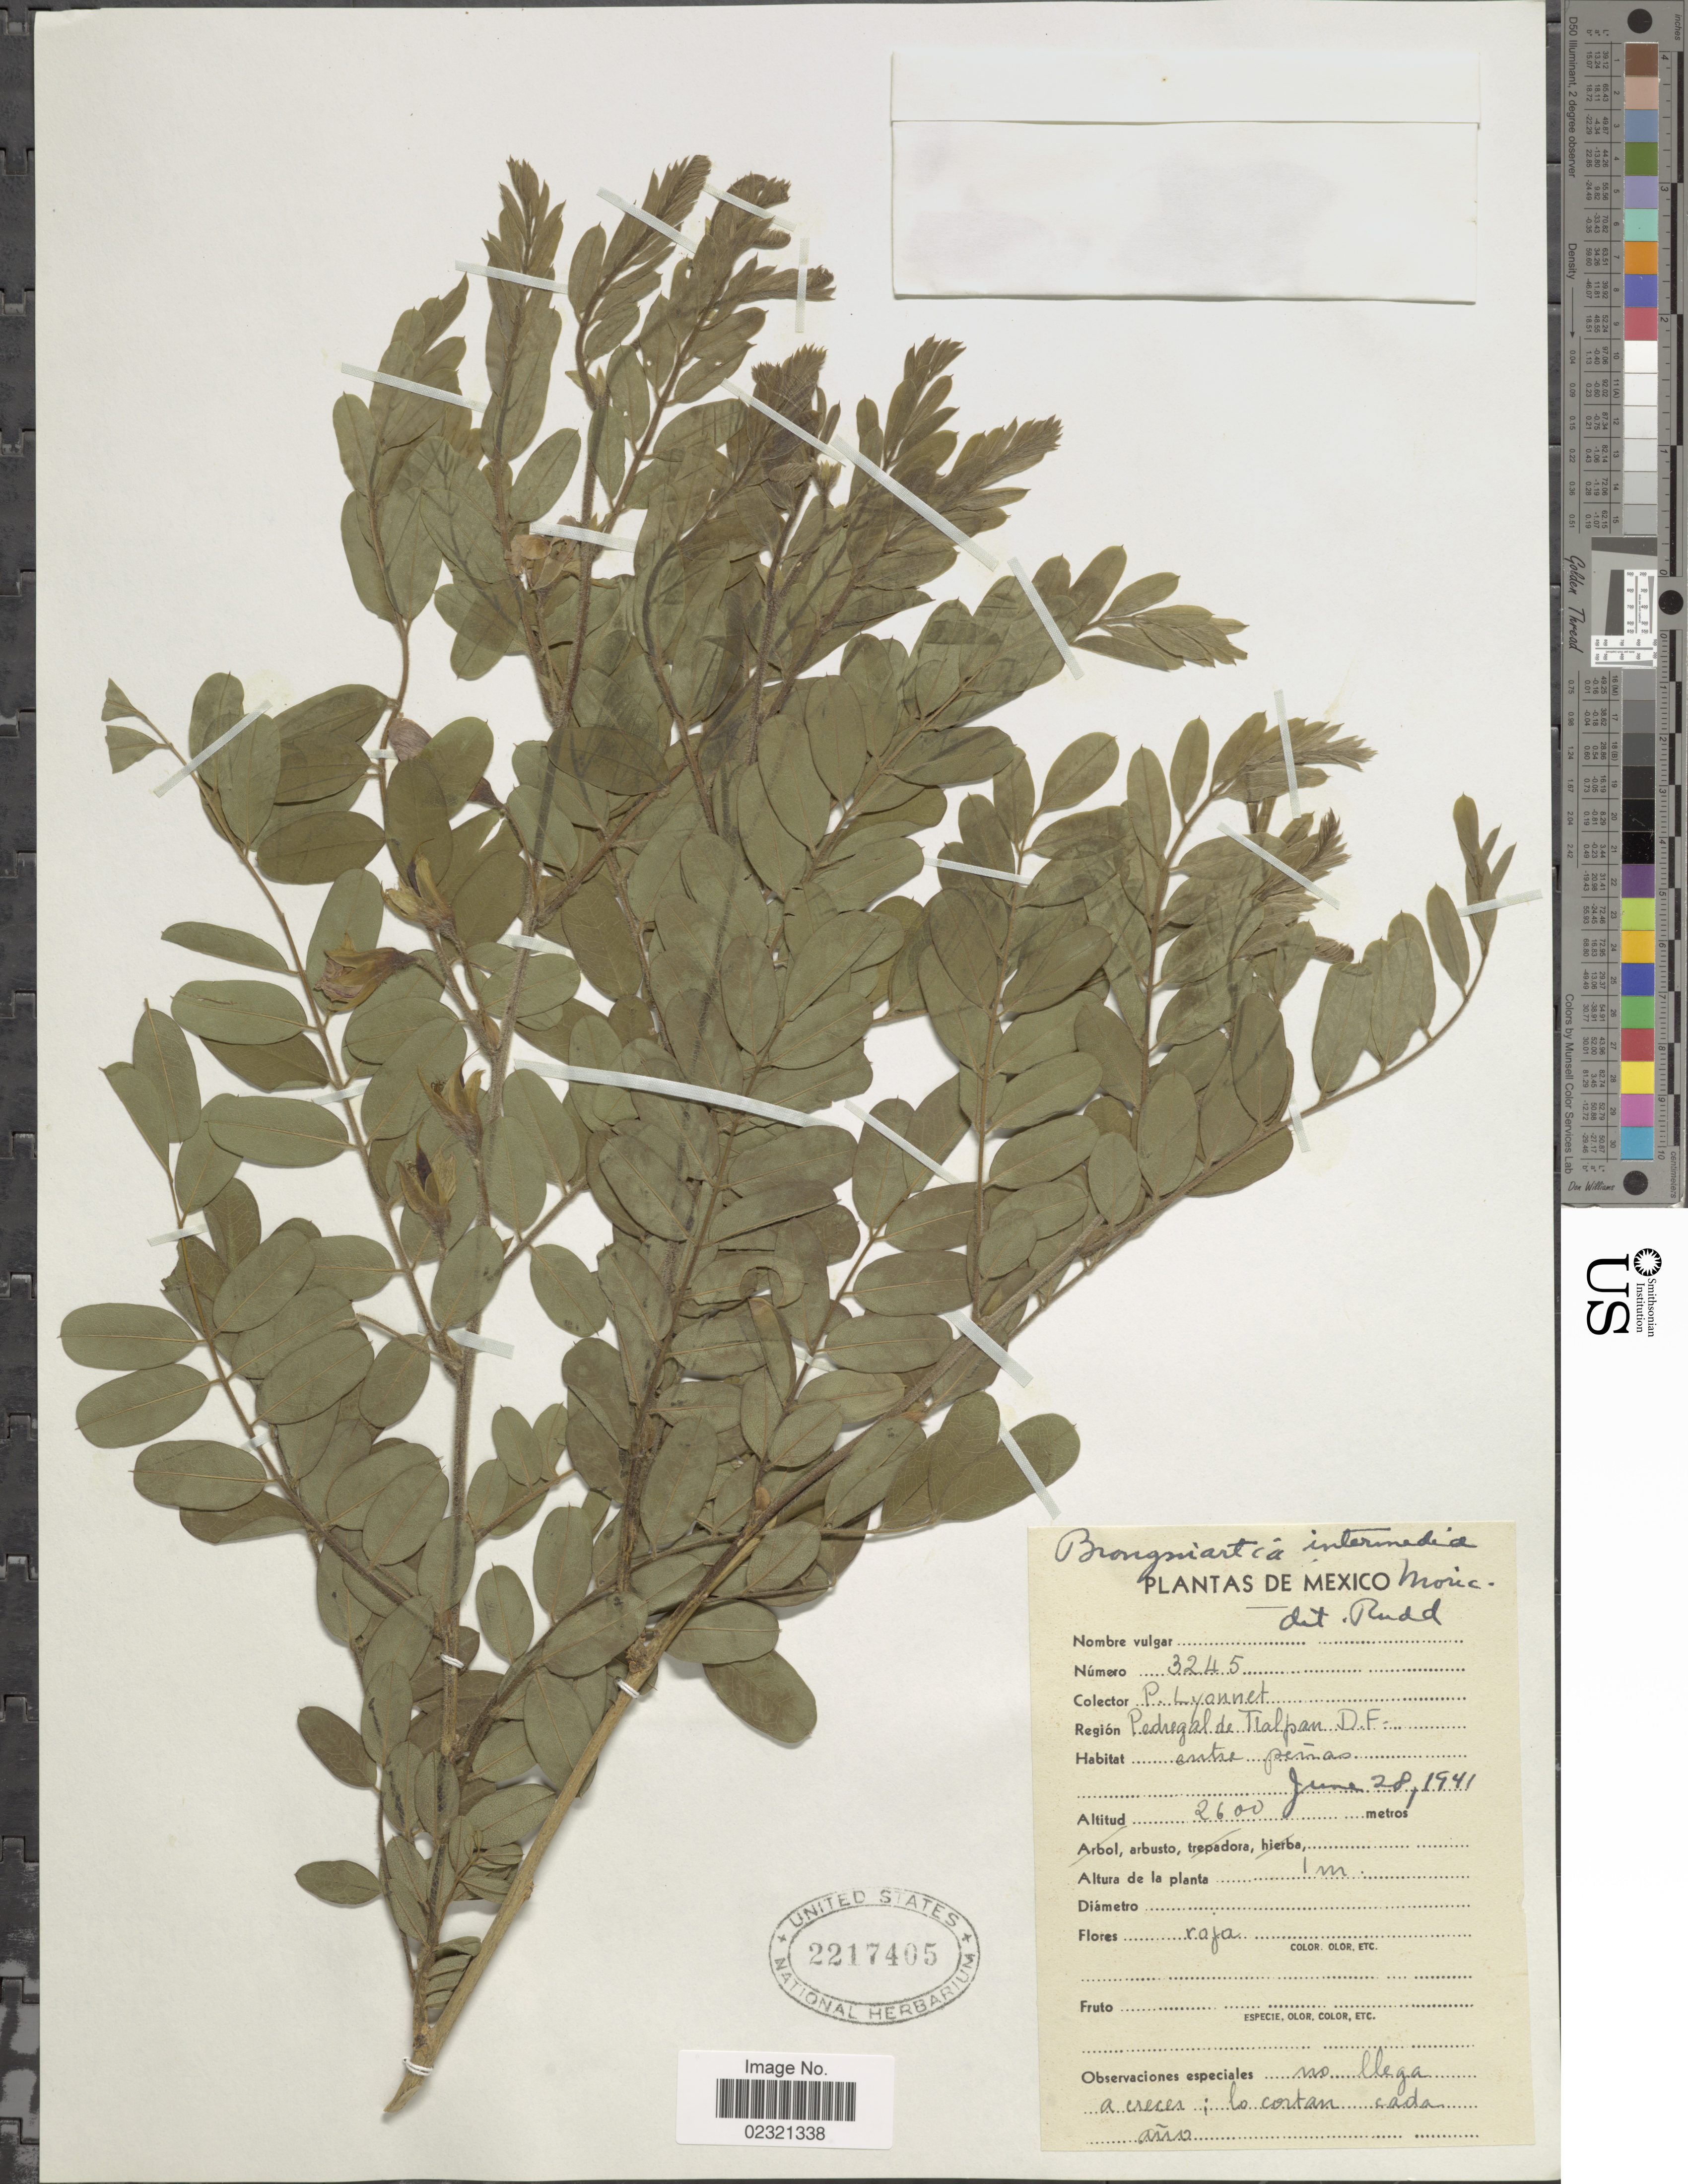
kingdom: Plantae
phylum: Tracheophyta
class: Magnoliopsida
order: Fabales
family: Fabaceae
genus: Brongniartia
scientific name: Brongniartia intermedia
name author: Moric.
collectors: P. Lyonnet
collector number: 3245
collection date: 1941-06-28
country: Mexico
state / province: Distrito Federal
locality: Pedregal de Tlalpan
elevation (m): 2600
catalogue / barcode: US 2217405